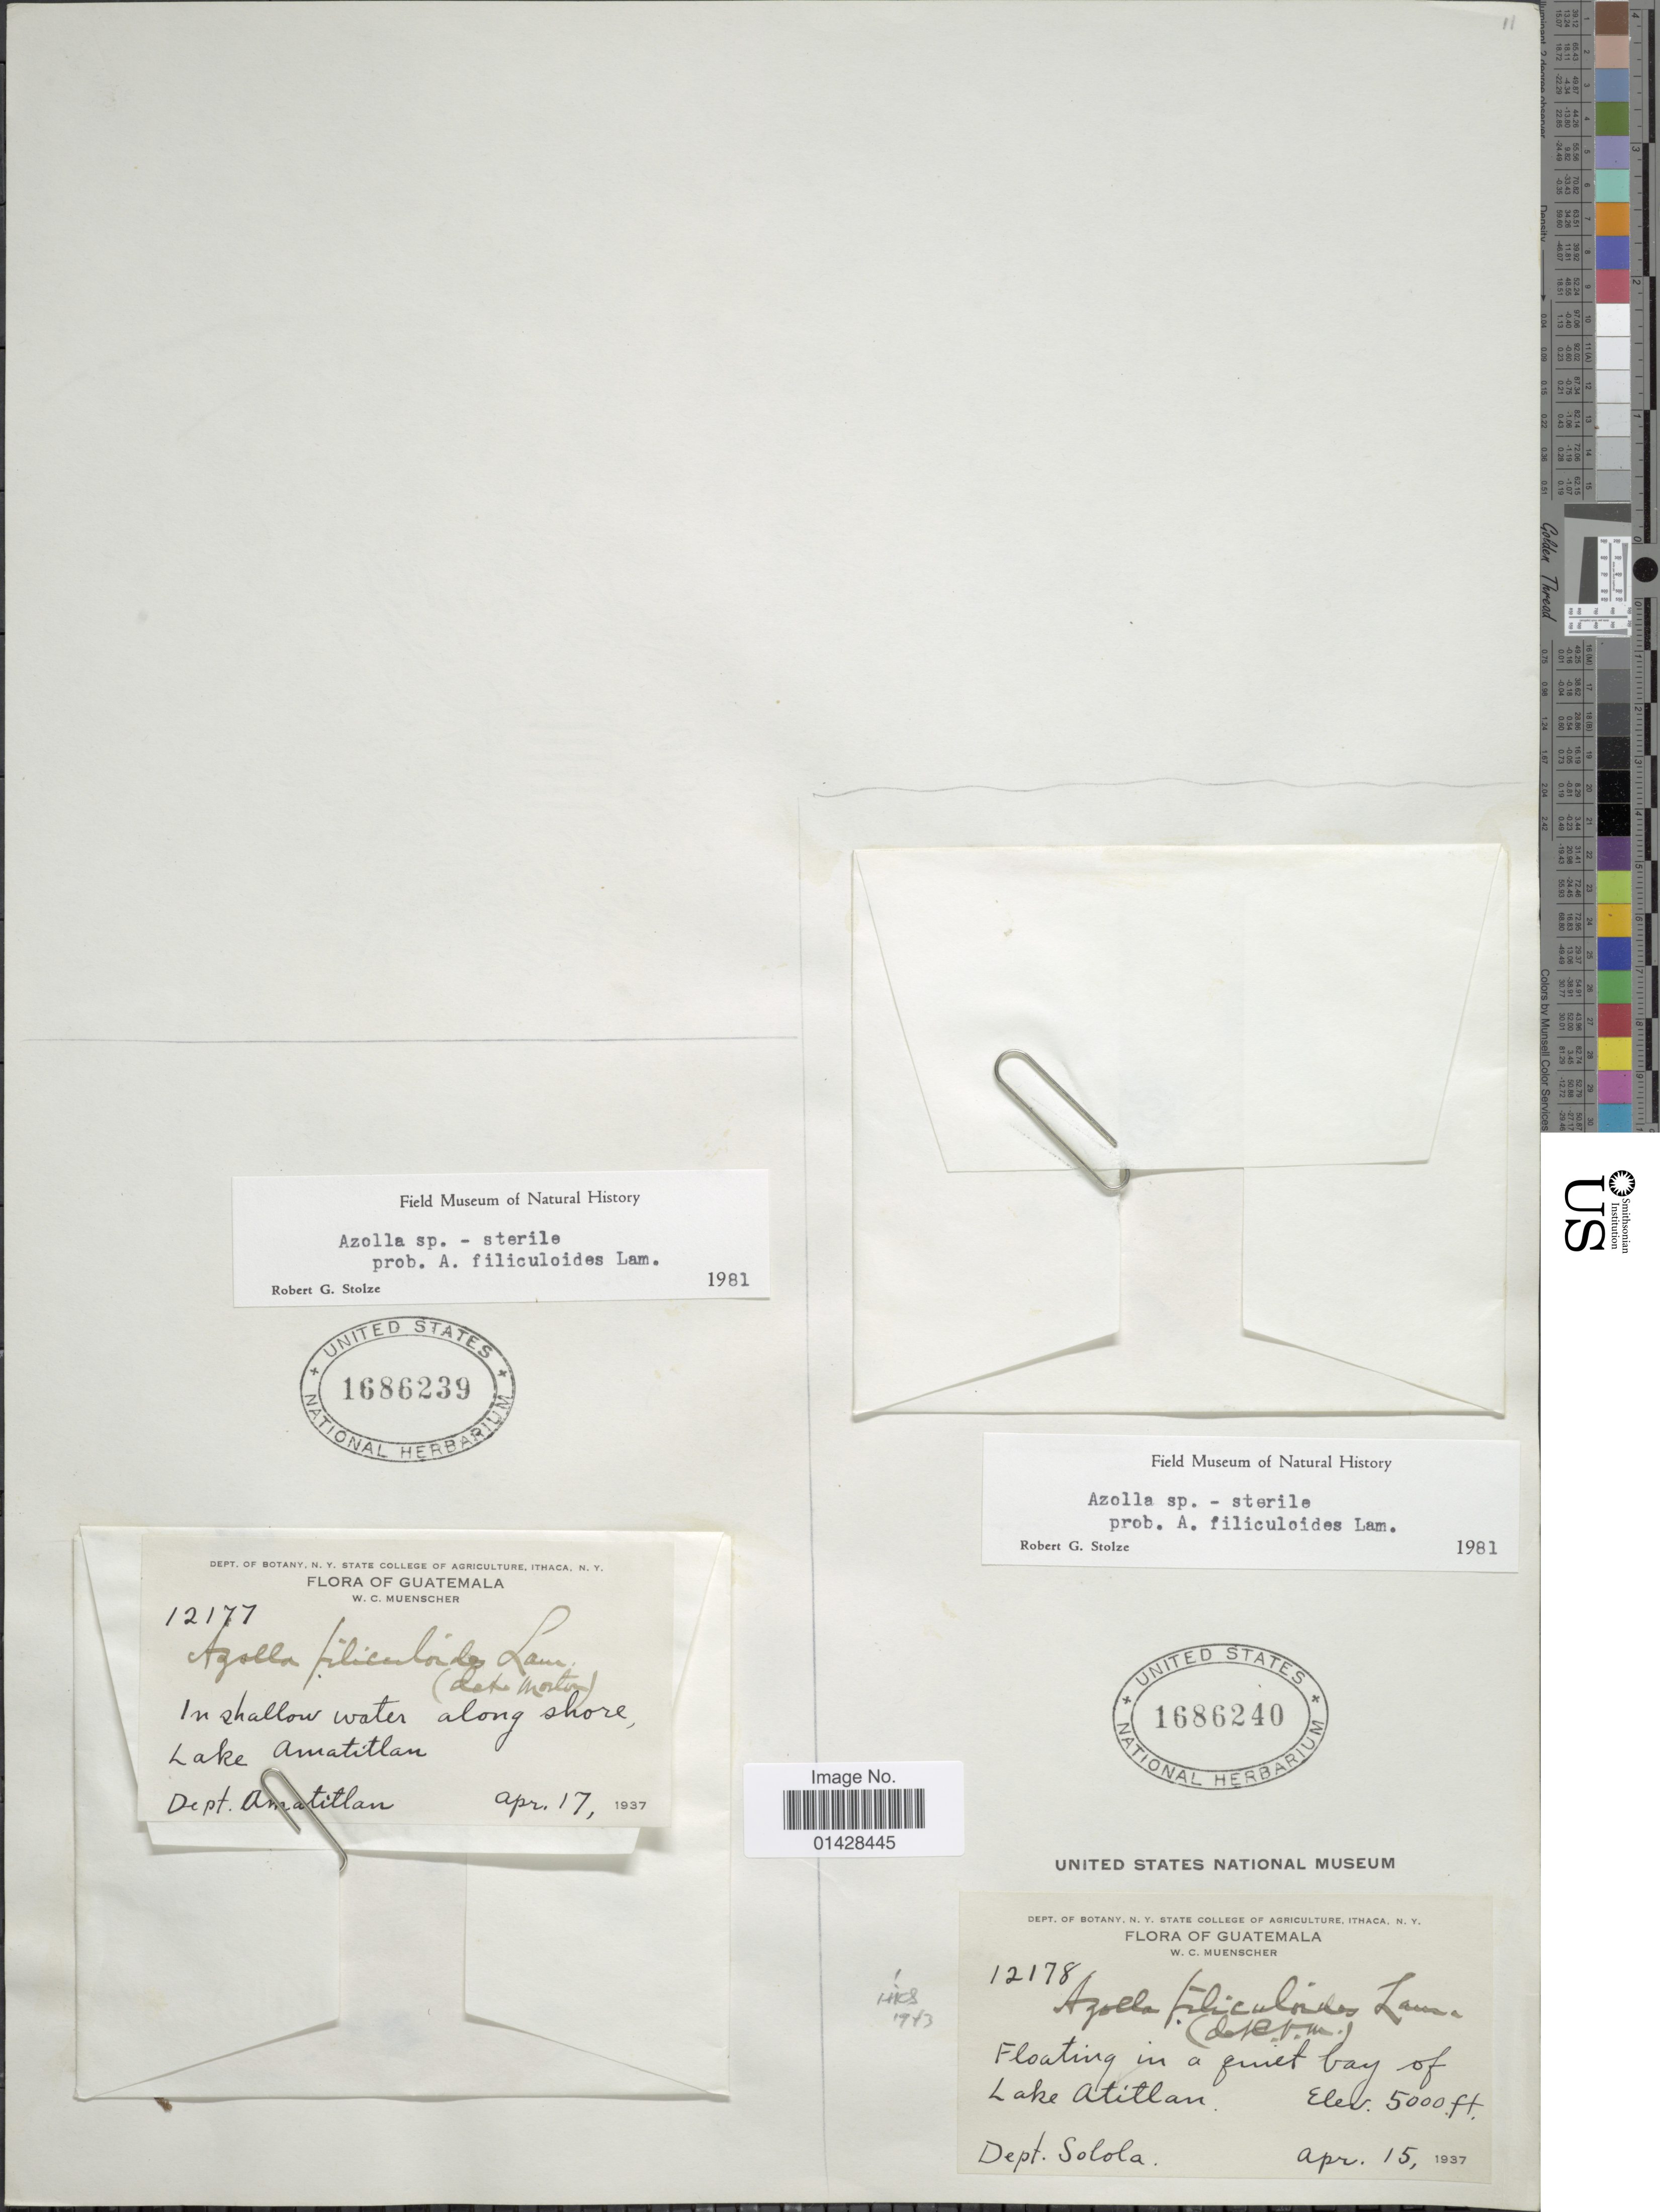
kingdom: Plantae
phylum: Tracheophyta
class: Polypodiopsida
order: Salviniales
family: Salviniaceae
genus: Azolla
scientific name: Azolla filiculoides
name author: Lam.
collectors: W. Muenscher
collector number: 12177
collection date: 1937-04-17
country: Guatemala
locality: In shallow water along shore, Lake Amatitlan, Dept. Amatitlan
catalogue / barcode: US 1686239